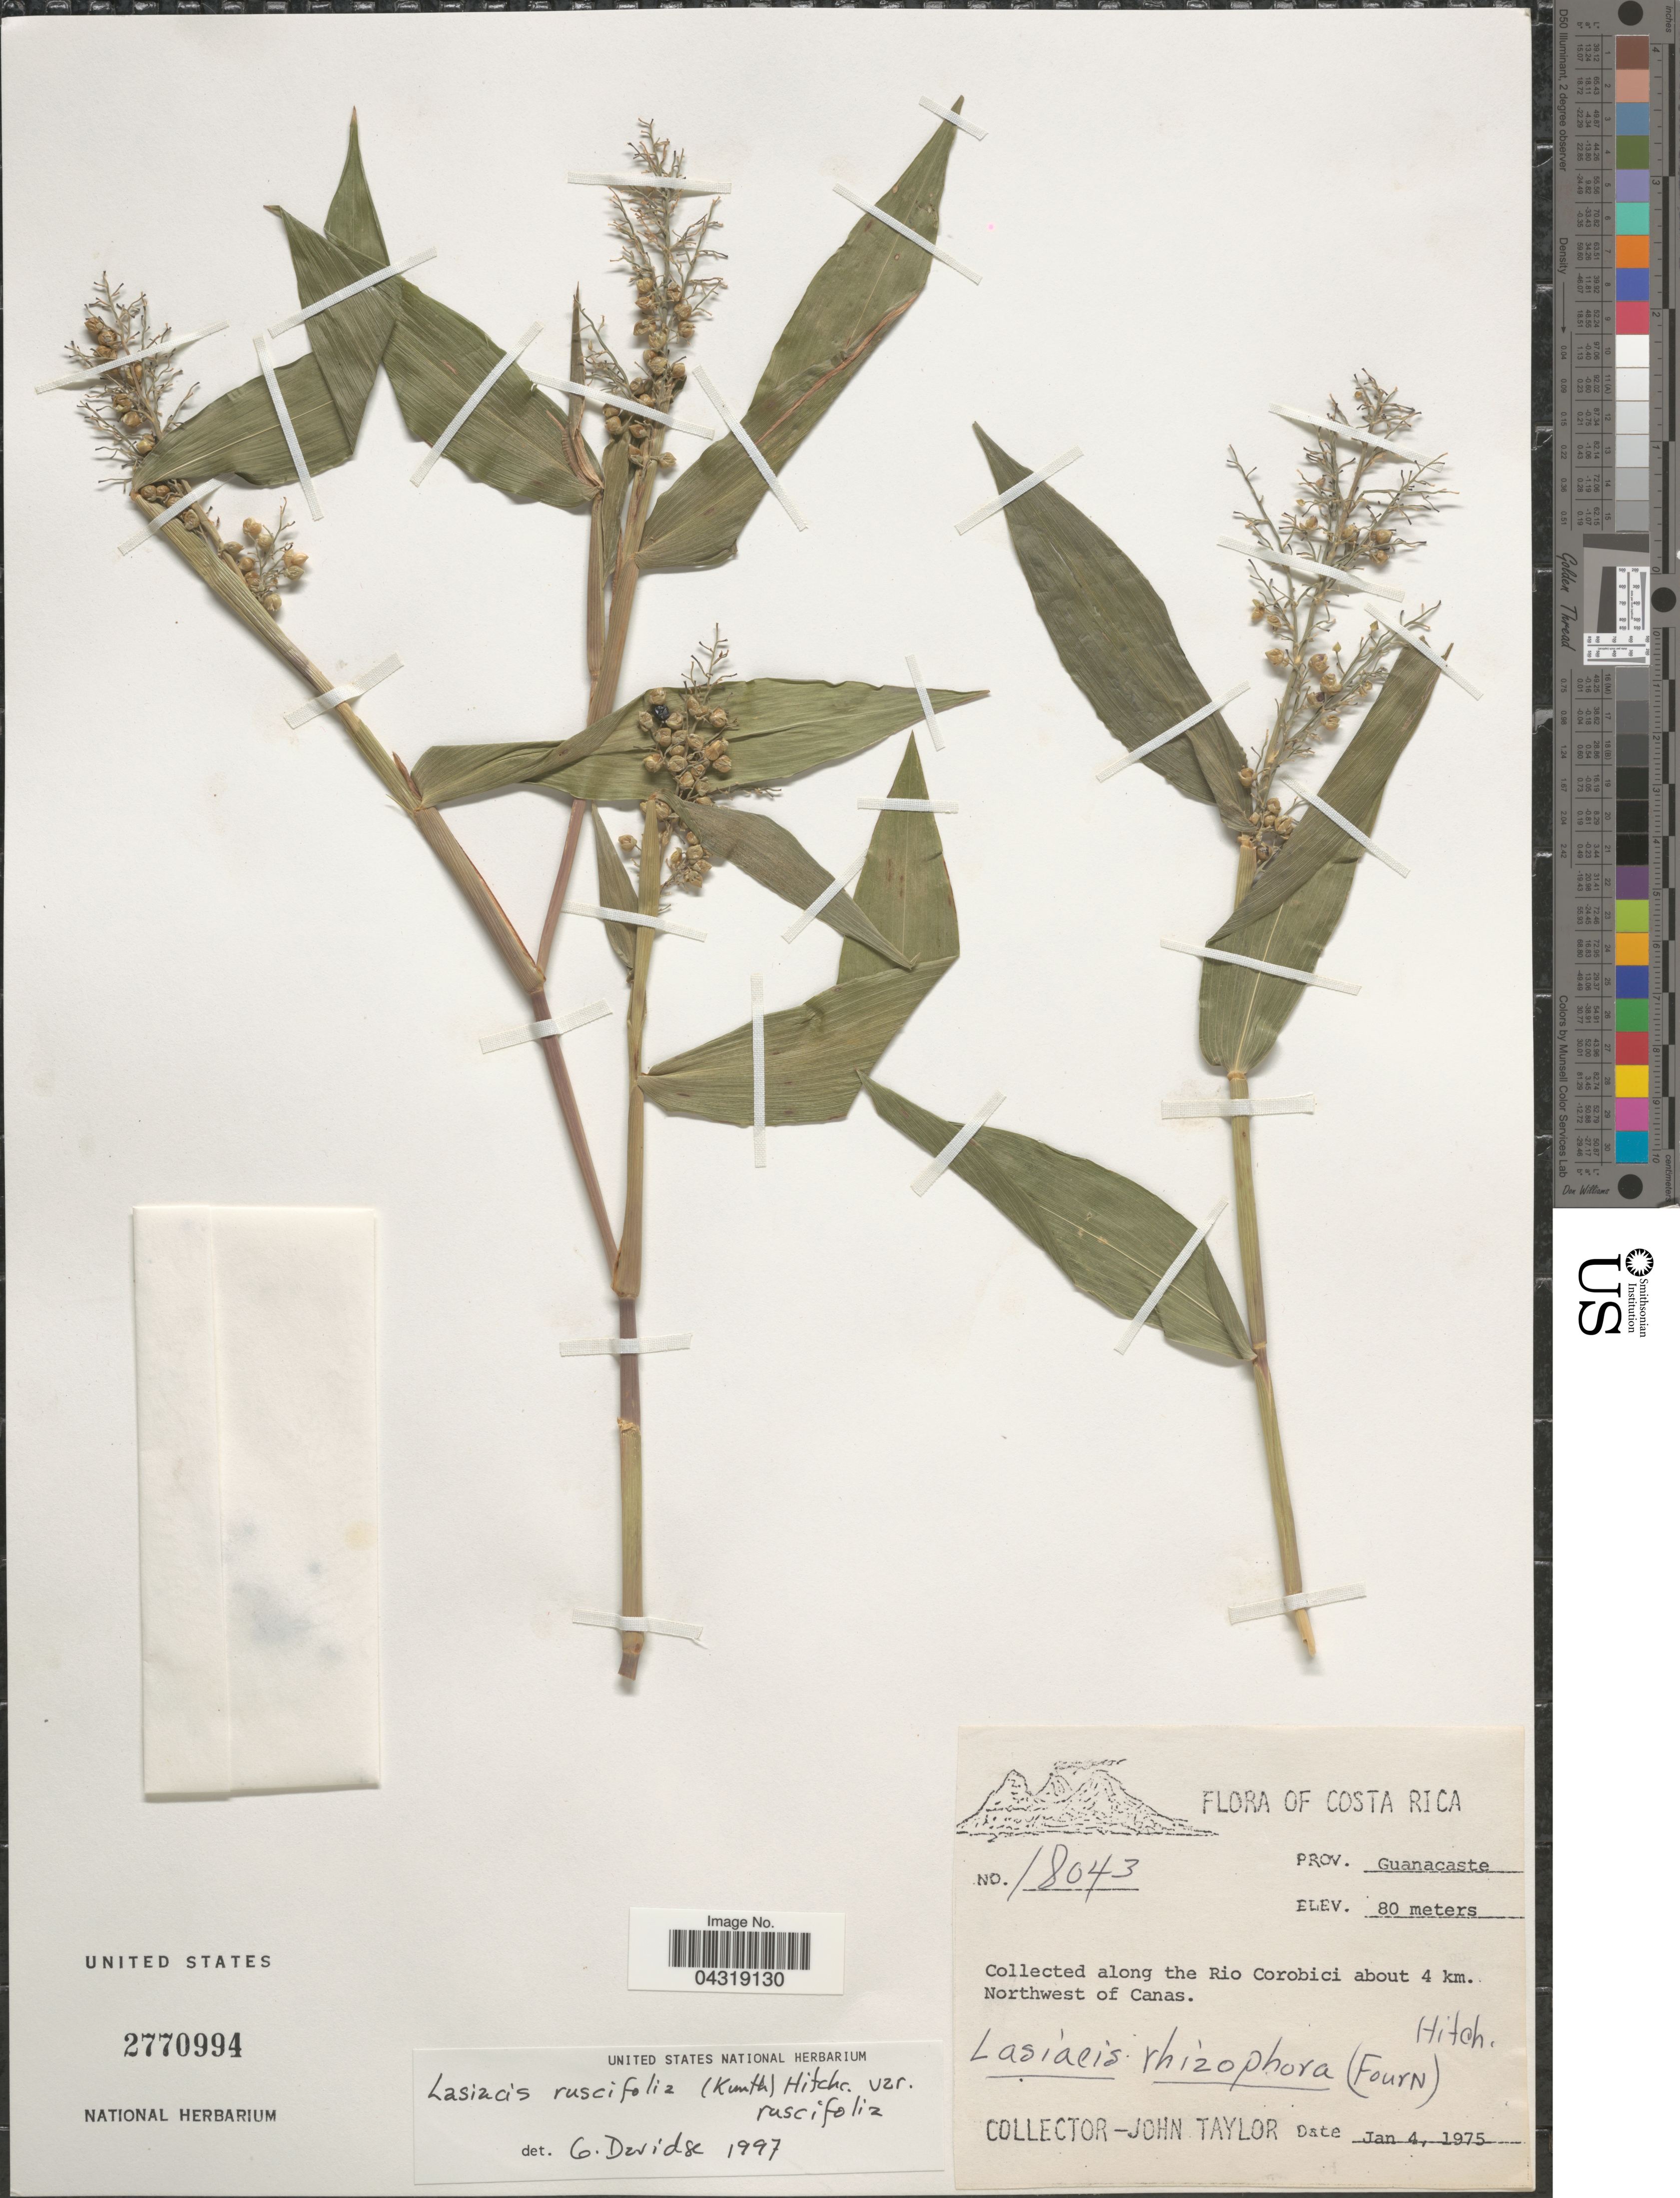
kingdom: Plantae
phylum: Tracheophyta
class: Liliopsida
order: Poales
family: Poaceae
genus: Lasiacis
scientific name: Lasiacis ruscifolia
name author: (Kunth) Hitchc.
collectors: J. Taylor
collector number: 18043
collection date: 1975-01-04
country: Costa Rica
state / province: Guanacaste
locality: Along the Rio Corobici about 4 km. Northwest of Canas.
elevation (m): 80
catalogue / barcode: US 2770994